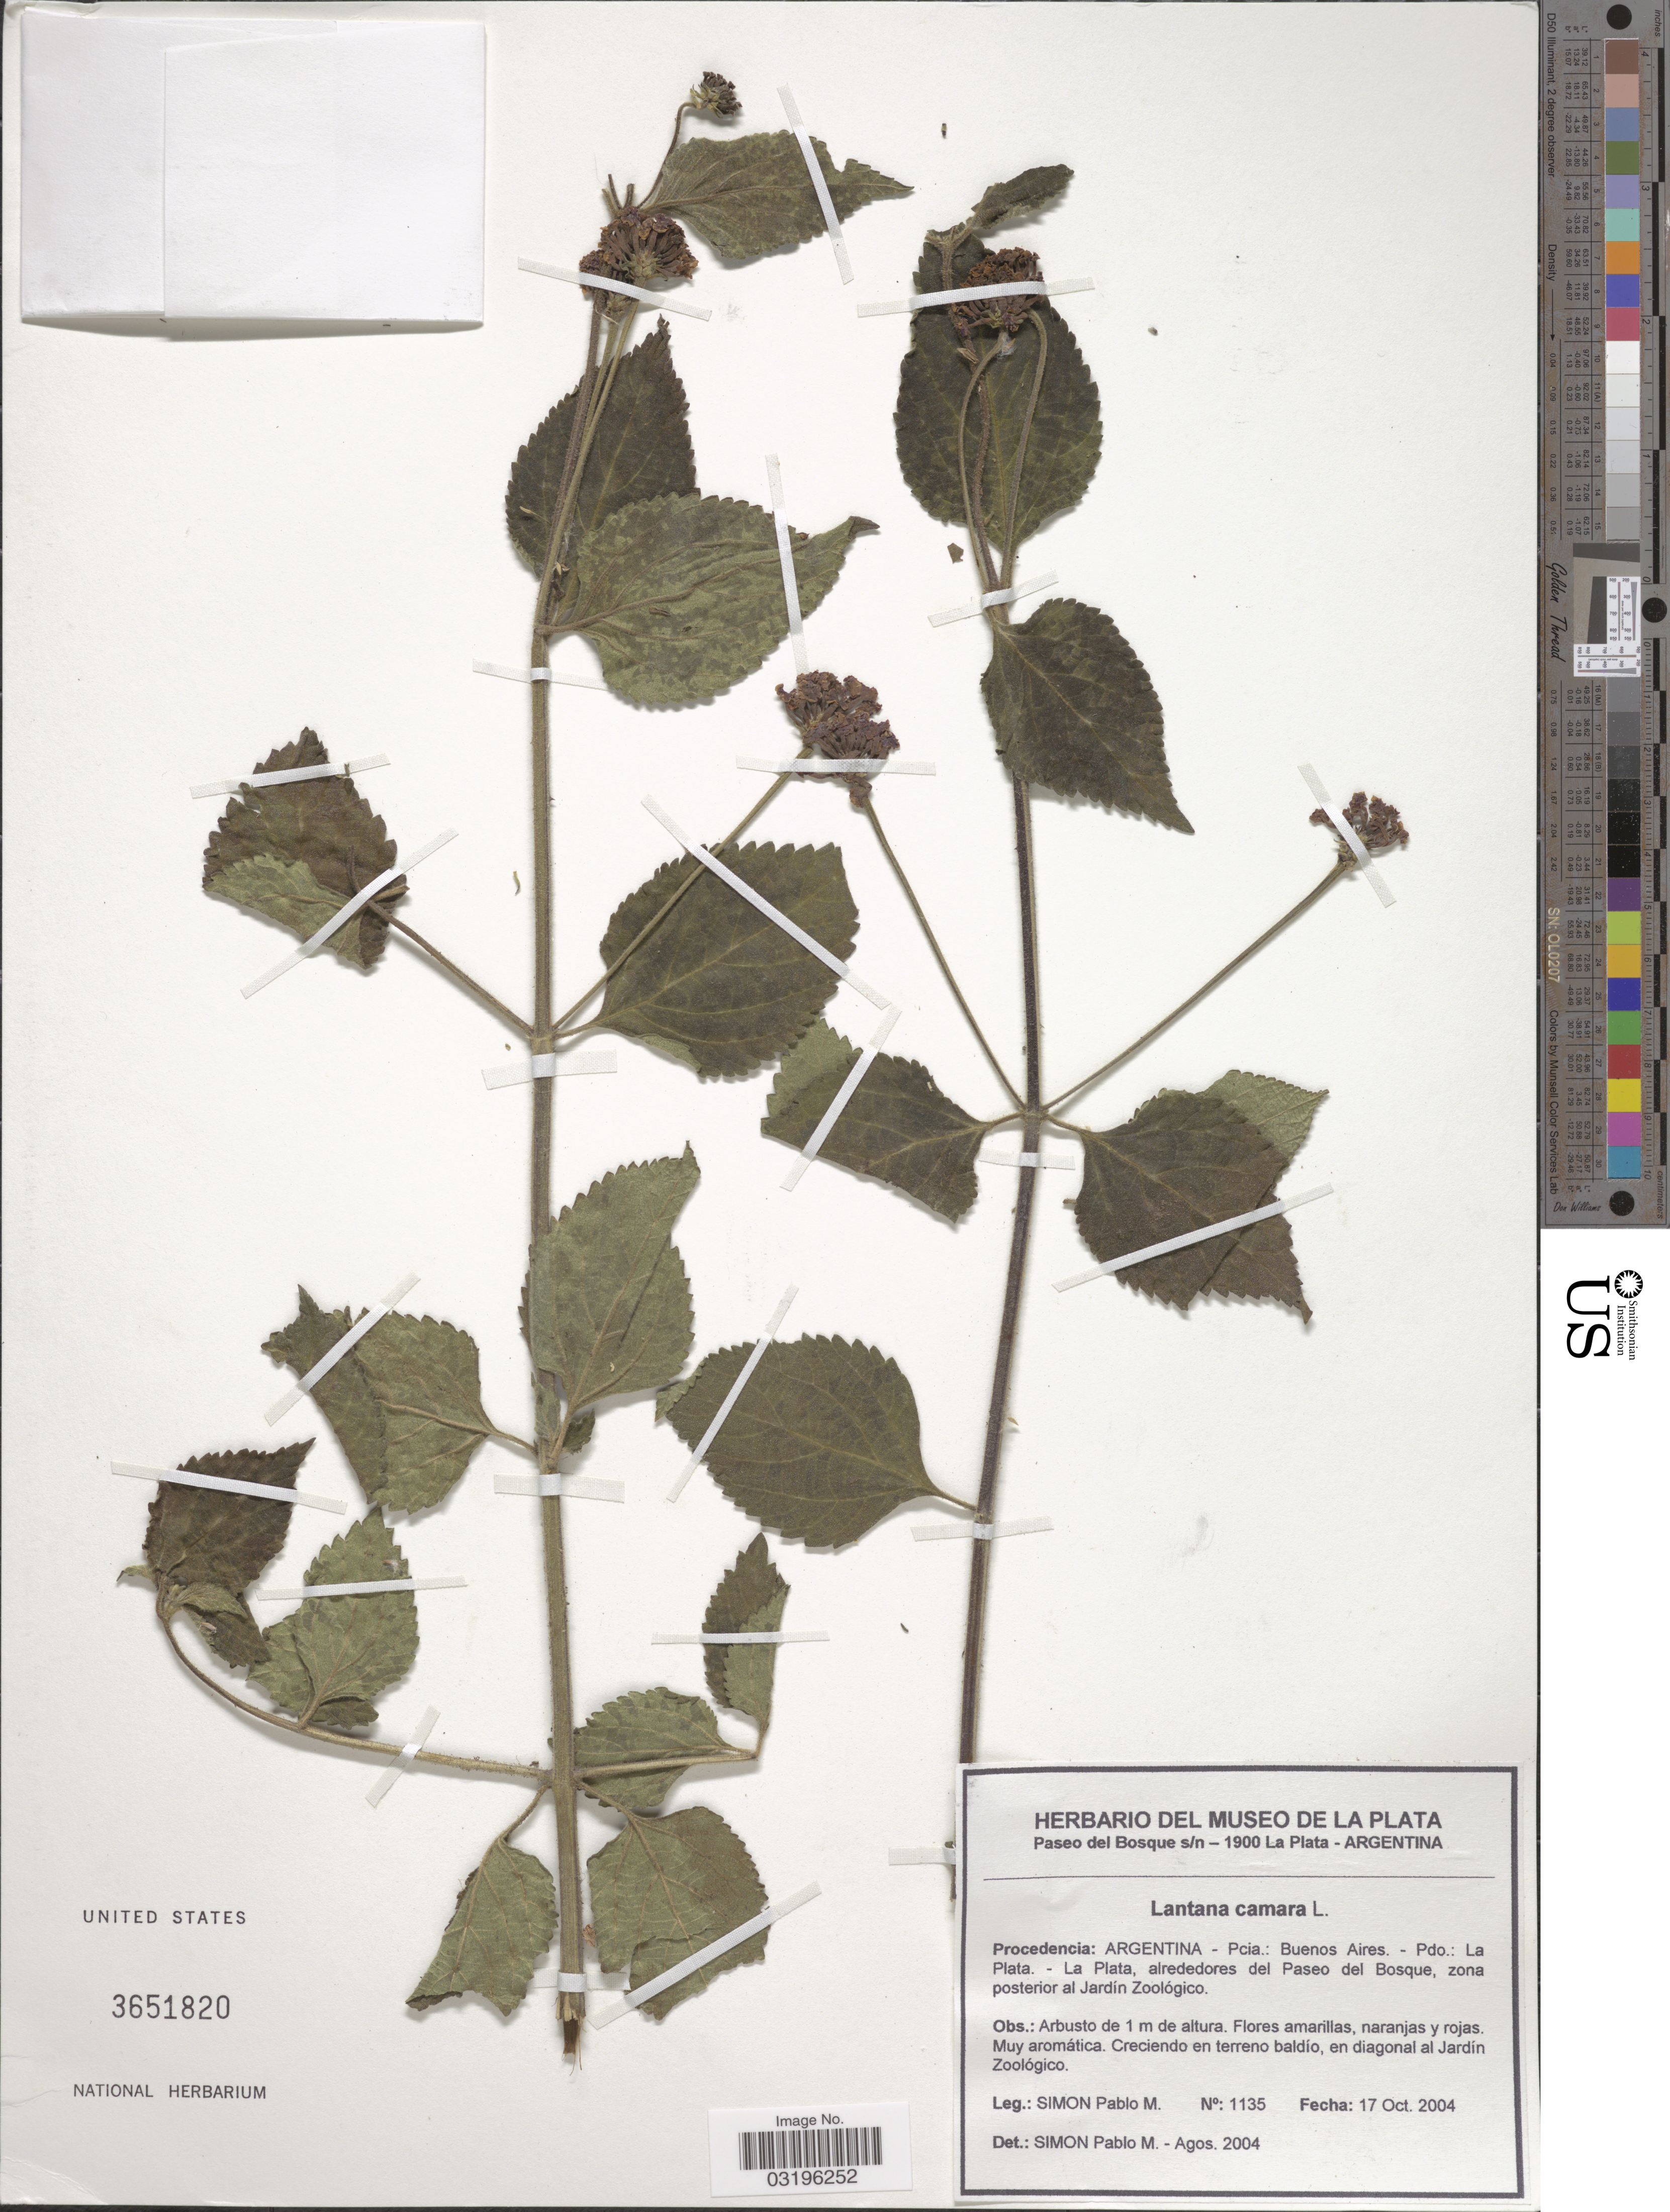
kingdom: Plantae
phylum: Tracheophyta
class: Magnoliopsida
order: Lamiales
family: Verbenaceae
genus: Lantana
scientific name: Lantana camara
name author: L.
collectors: P. M. Simón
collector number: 1135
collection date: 2004-10-17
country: Argentina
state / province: Buenos Aires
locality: Pdo.: La Plata. - La Plata, alrededores del Paseo del Bosque, zona posterior al Jardin Zoológico.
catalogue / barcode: US 3651820